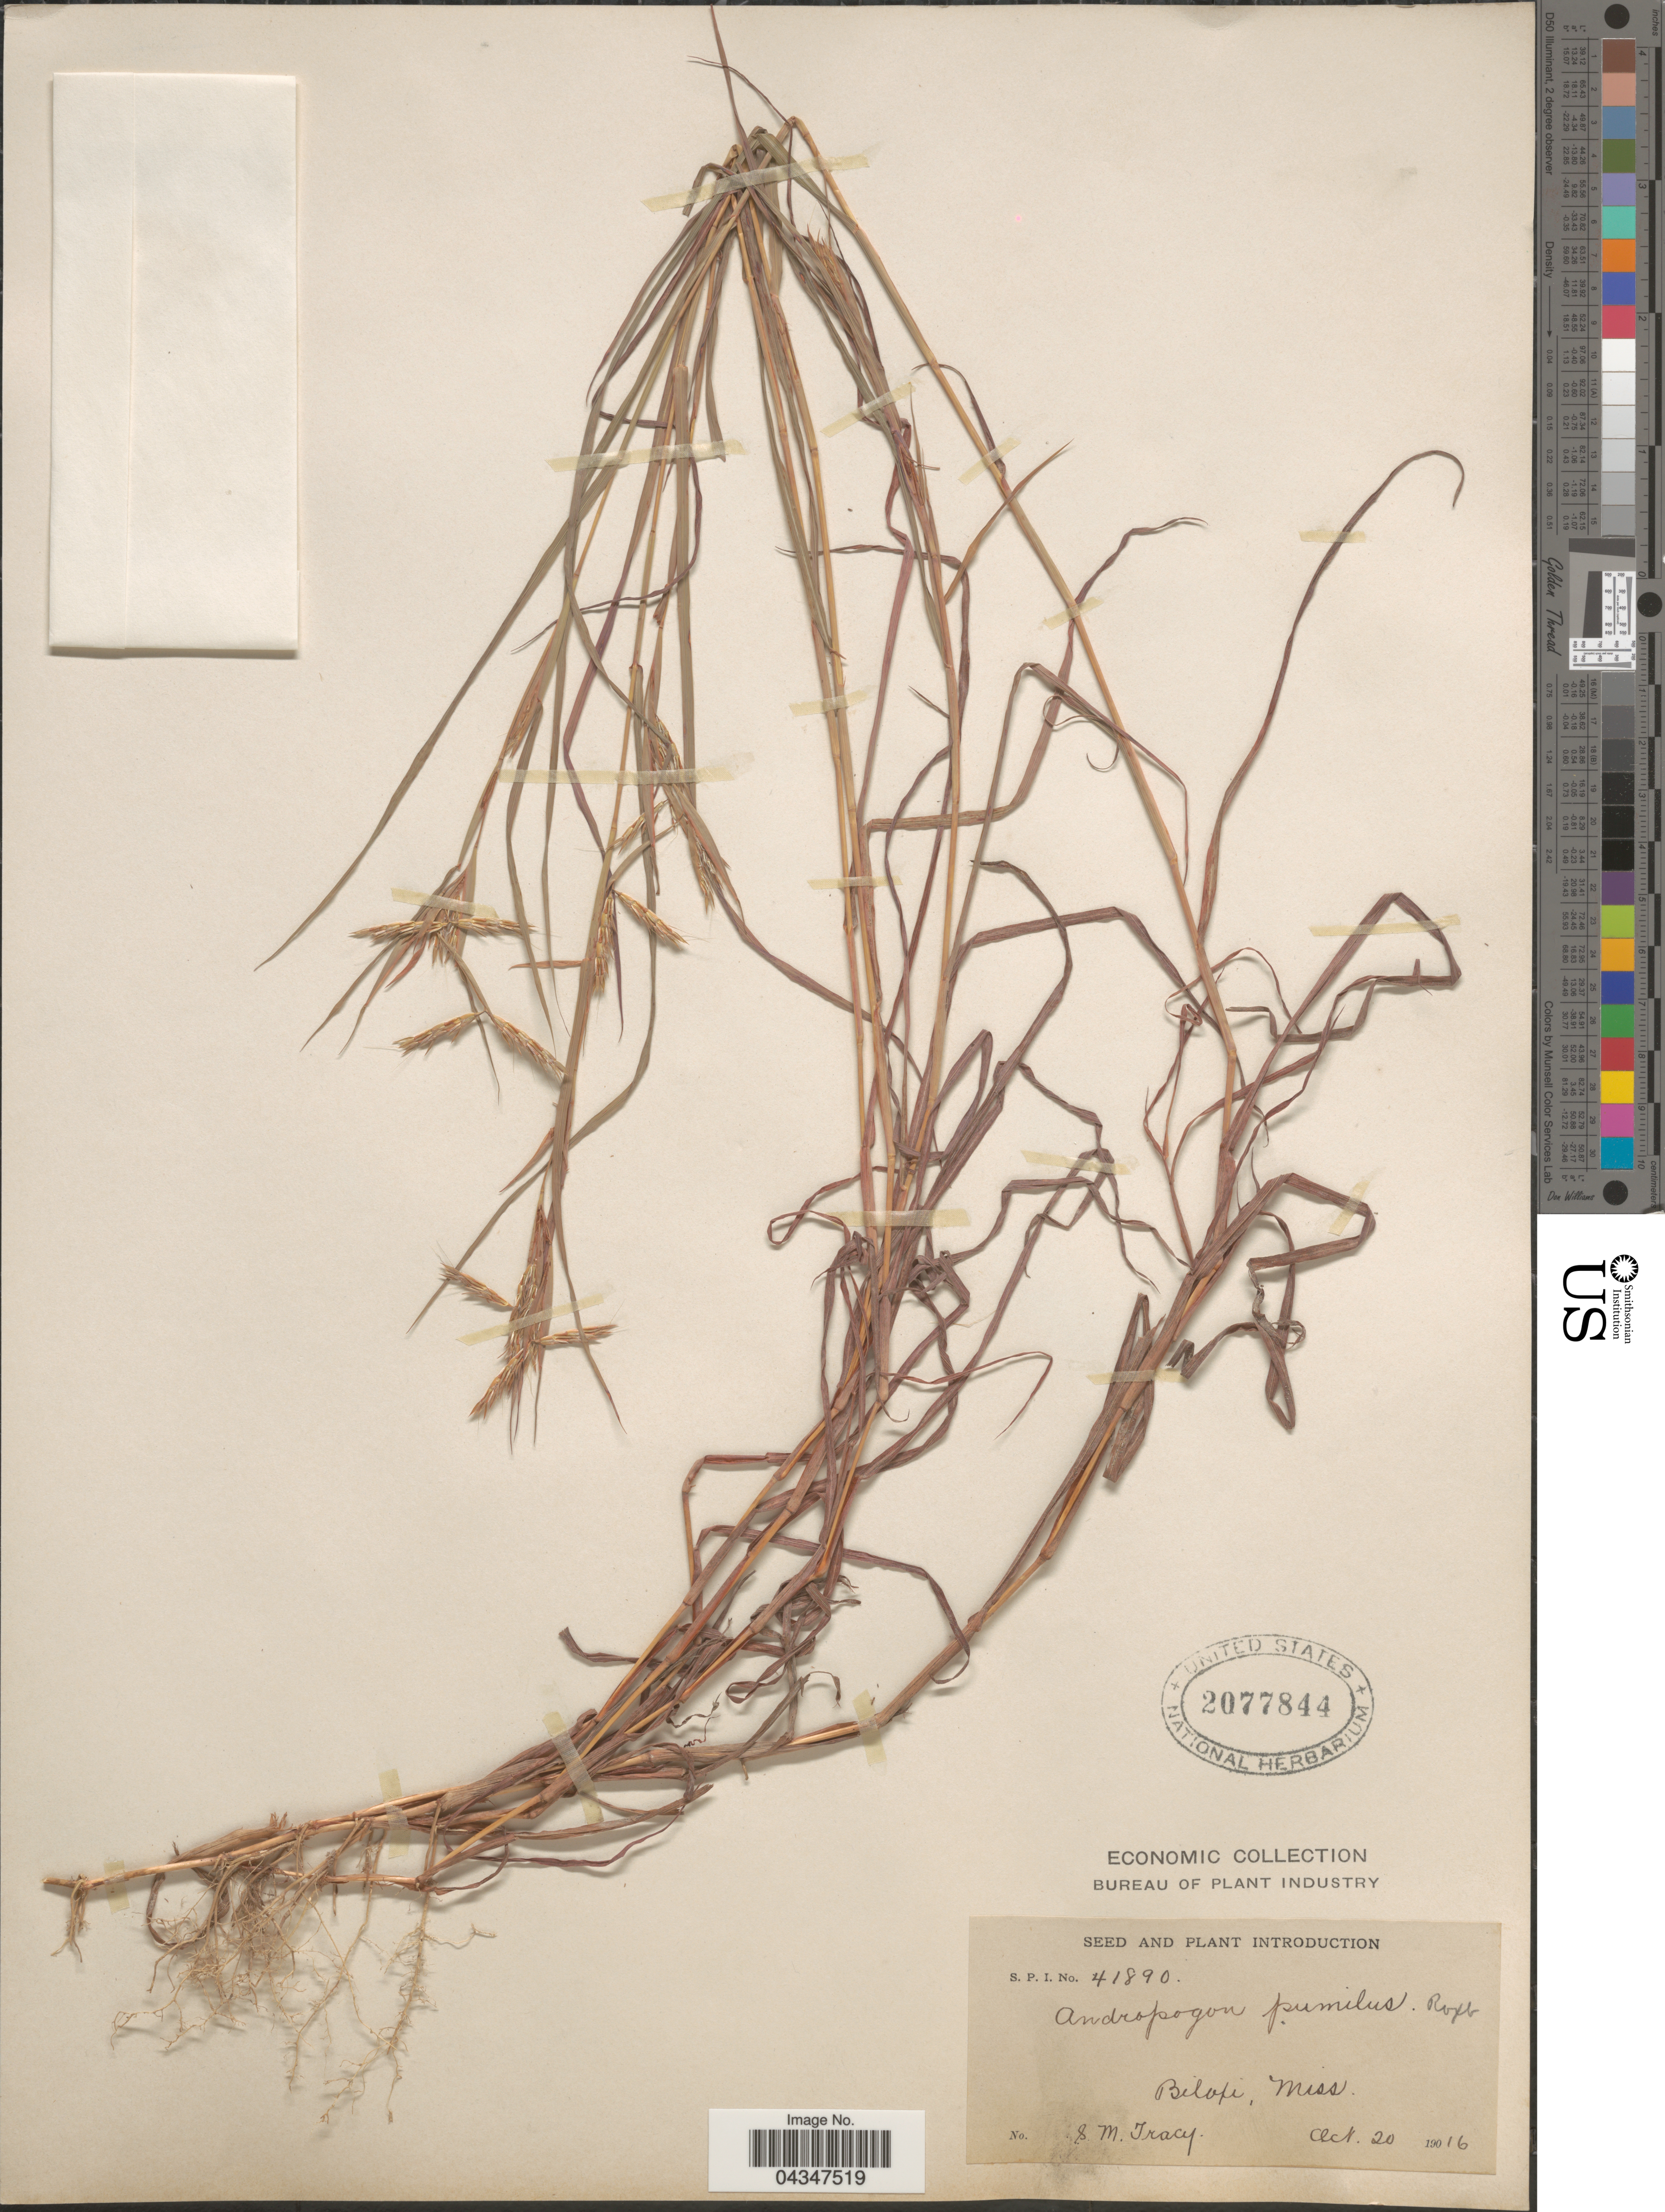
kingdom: Plantae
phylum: Tracheophyta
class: Liliopsida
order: Poales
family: Poaceae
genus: Andropogon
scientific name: Andropogon sp.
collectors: S. M. Tracy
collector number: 41890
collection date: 1916-10-20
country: United States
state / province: Mississippi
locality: Biloxi.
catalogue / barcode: US 2077844